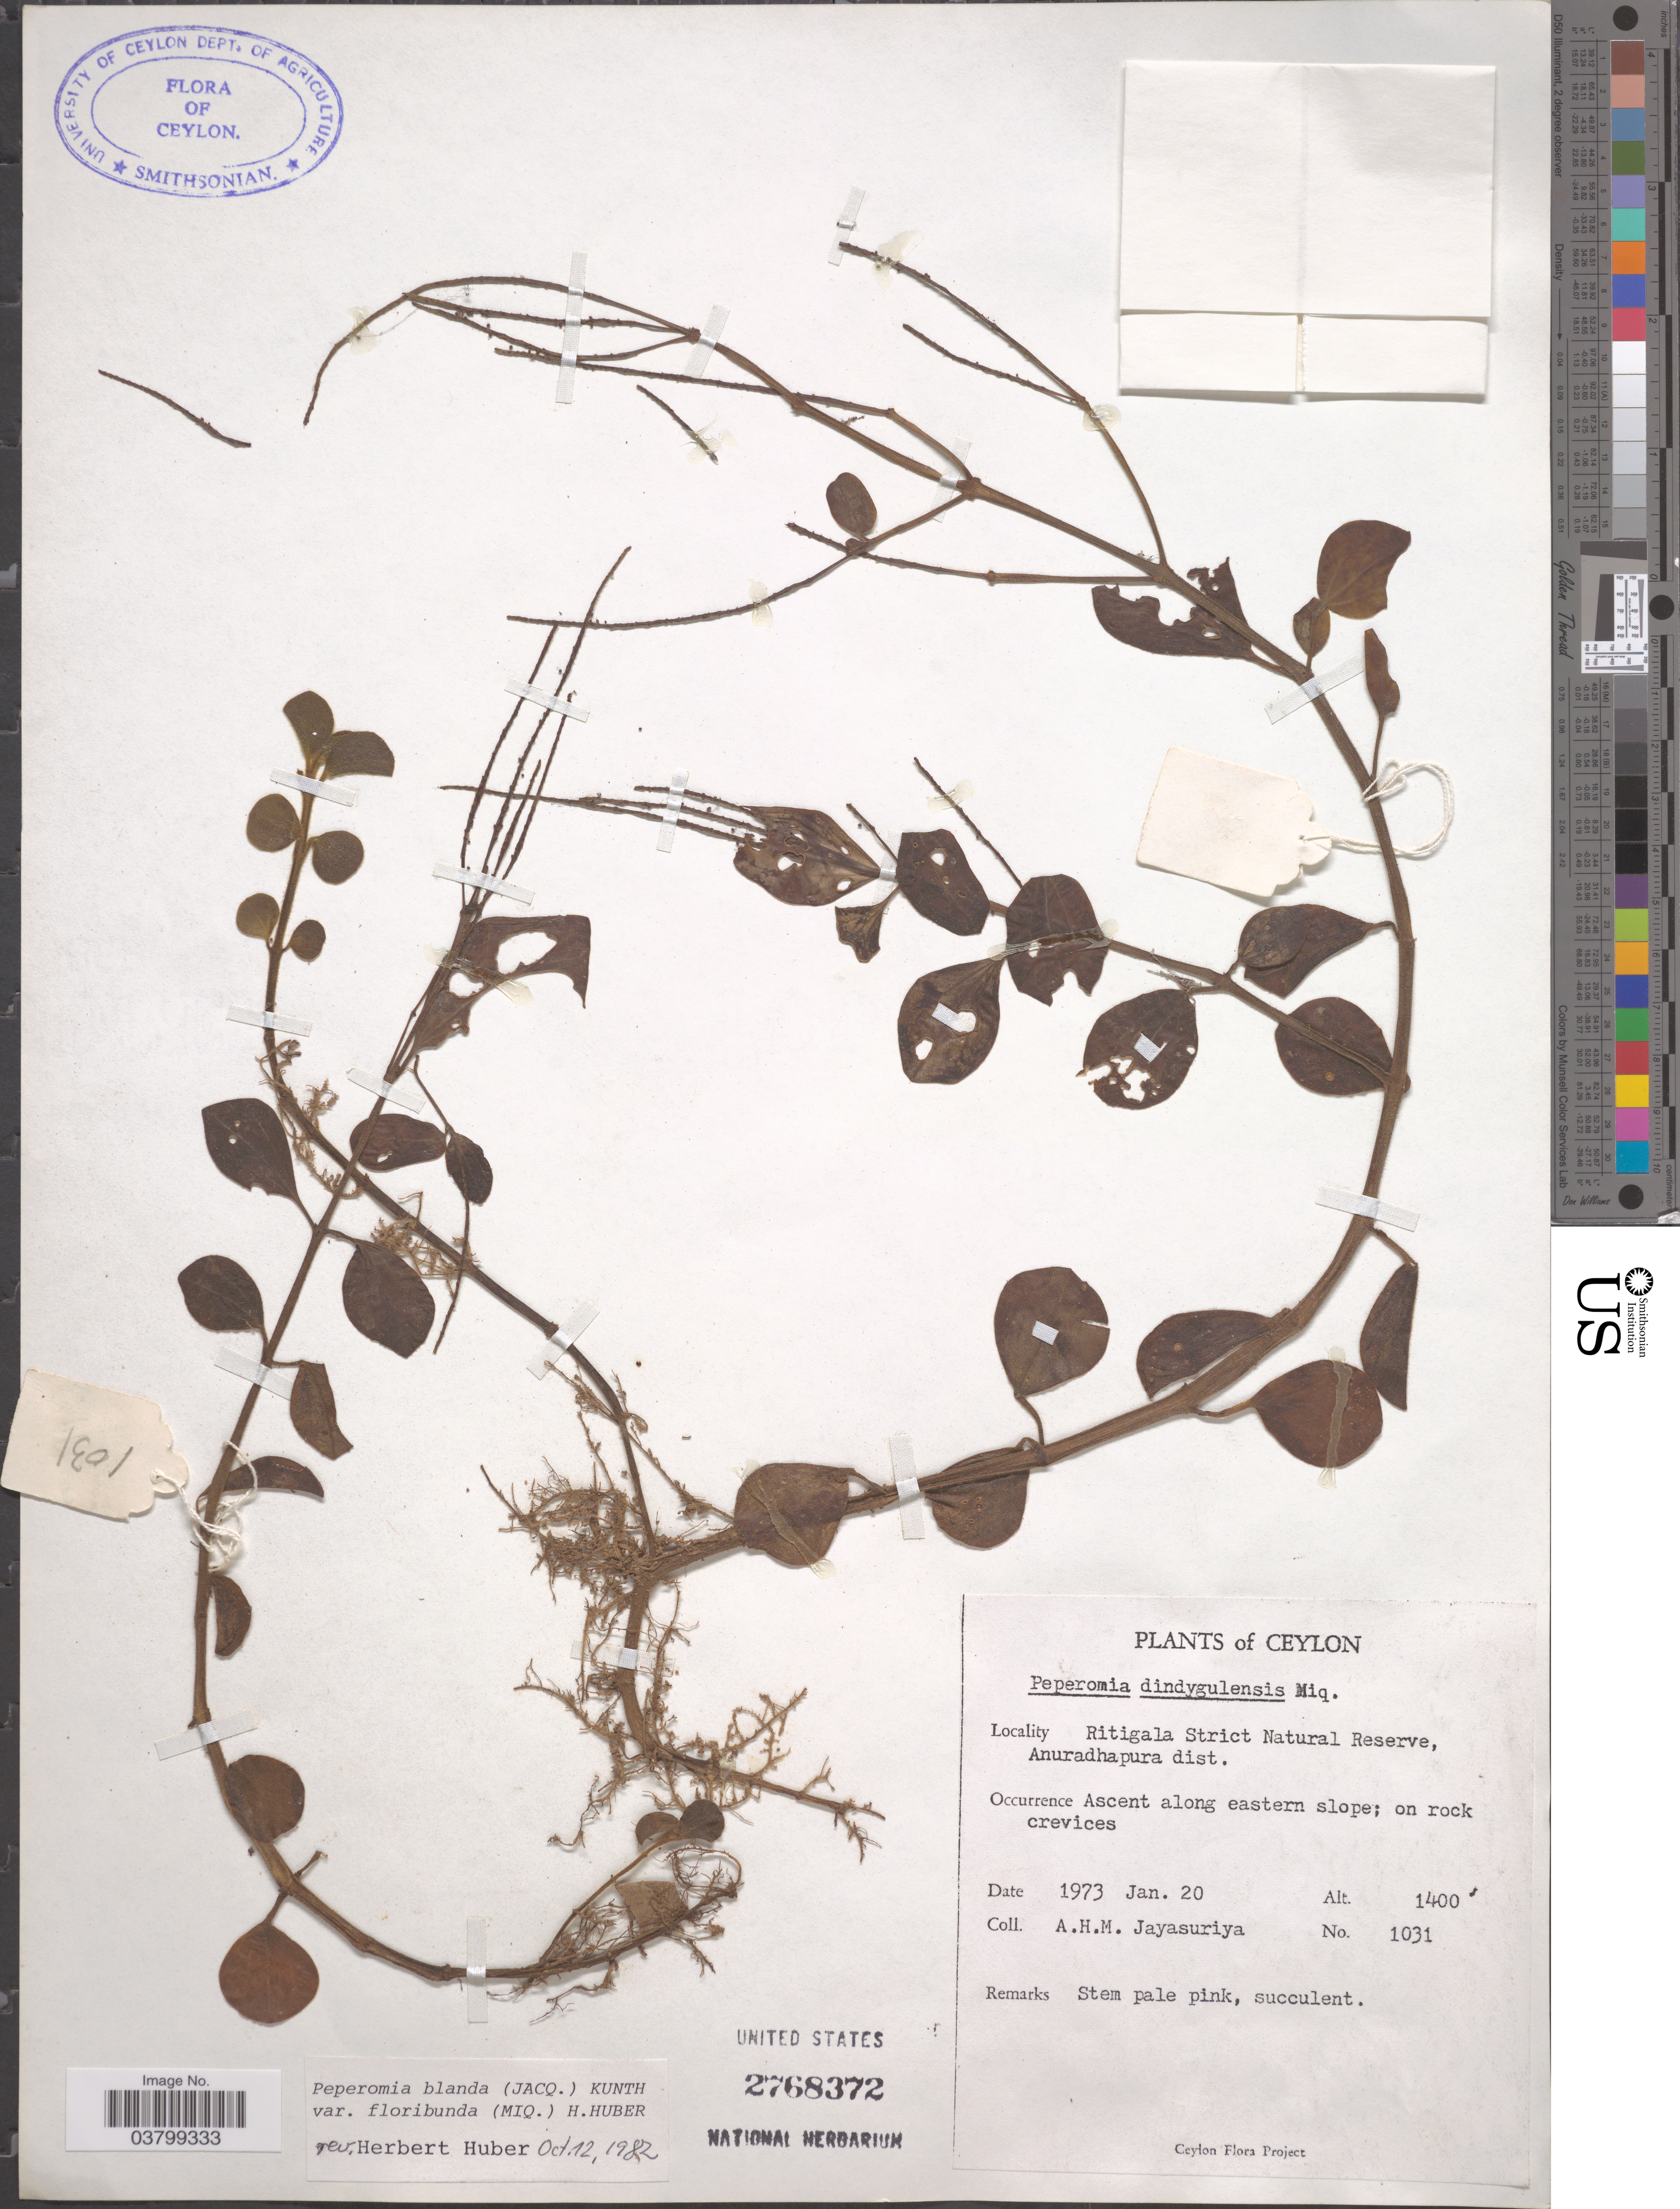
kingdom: Plantae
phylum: Tracheophyta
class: Magnoliopsida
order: Piperales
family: Piperaceae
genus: Peperomia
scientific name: Peperomia blanda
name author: (Jacq.) Kunth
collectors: A. H. Jayasuriya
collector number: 1031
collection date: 1973-01-20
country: Sri Lanka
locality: Ceylon. Ritigala Strict Natural Reserve, Anuradhapura dist. Ascent along eastern slope.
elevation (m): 427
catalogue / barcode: US 2768372